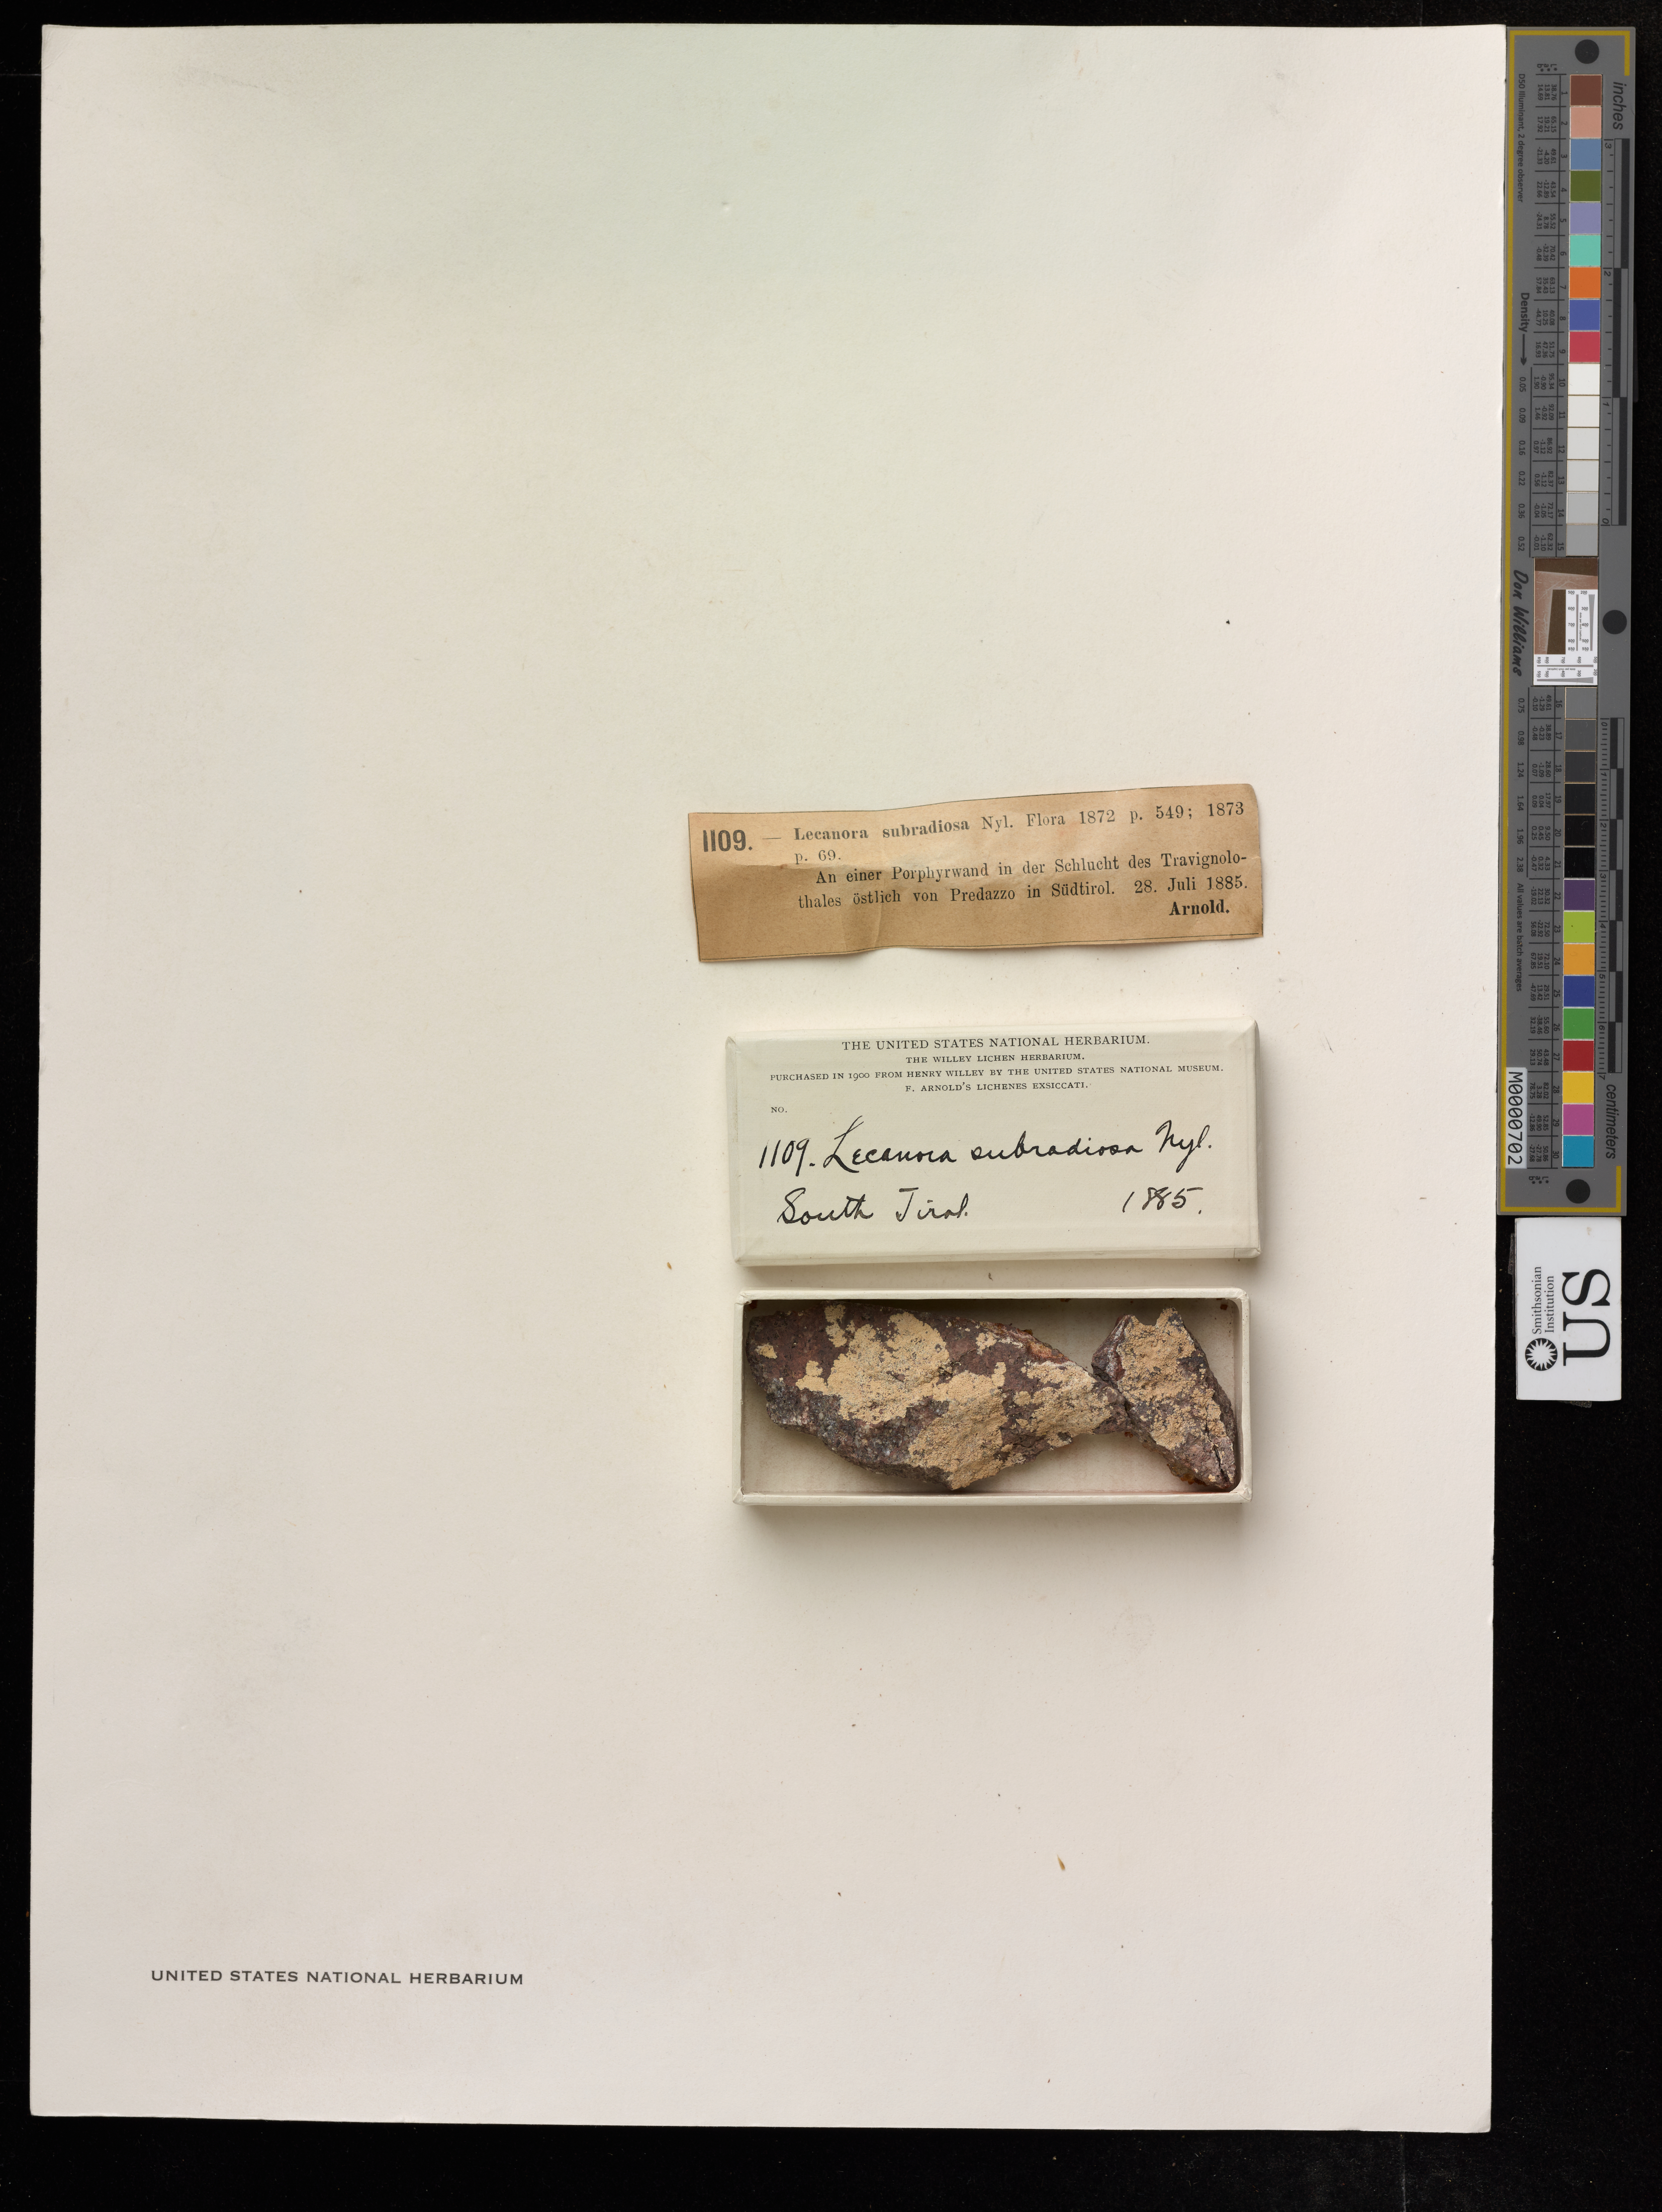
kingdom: Fungi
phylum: Ascomycota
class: Lecanoromycetes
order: Lecanorales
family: Lecanoraceae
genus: Lecanora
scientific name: Lecanora subradiosa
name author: Nyl.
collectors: F. Arnold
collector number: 1109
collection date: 1885-07-28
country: Italy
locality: An einer Porphyrwand in der Schlucht des Travignolothales ostlich voni Predazzo in Südtirol.